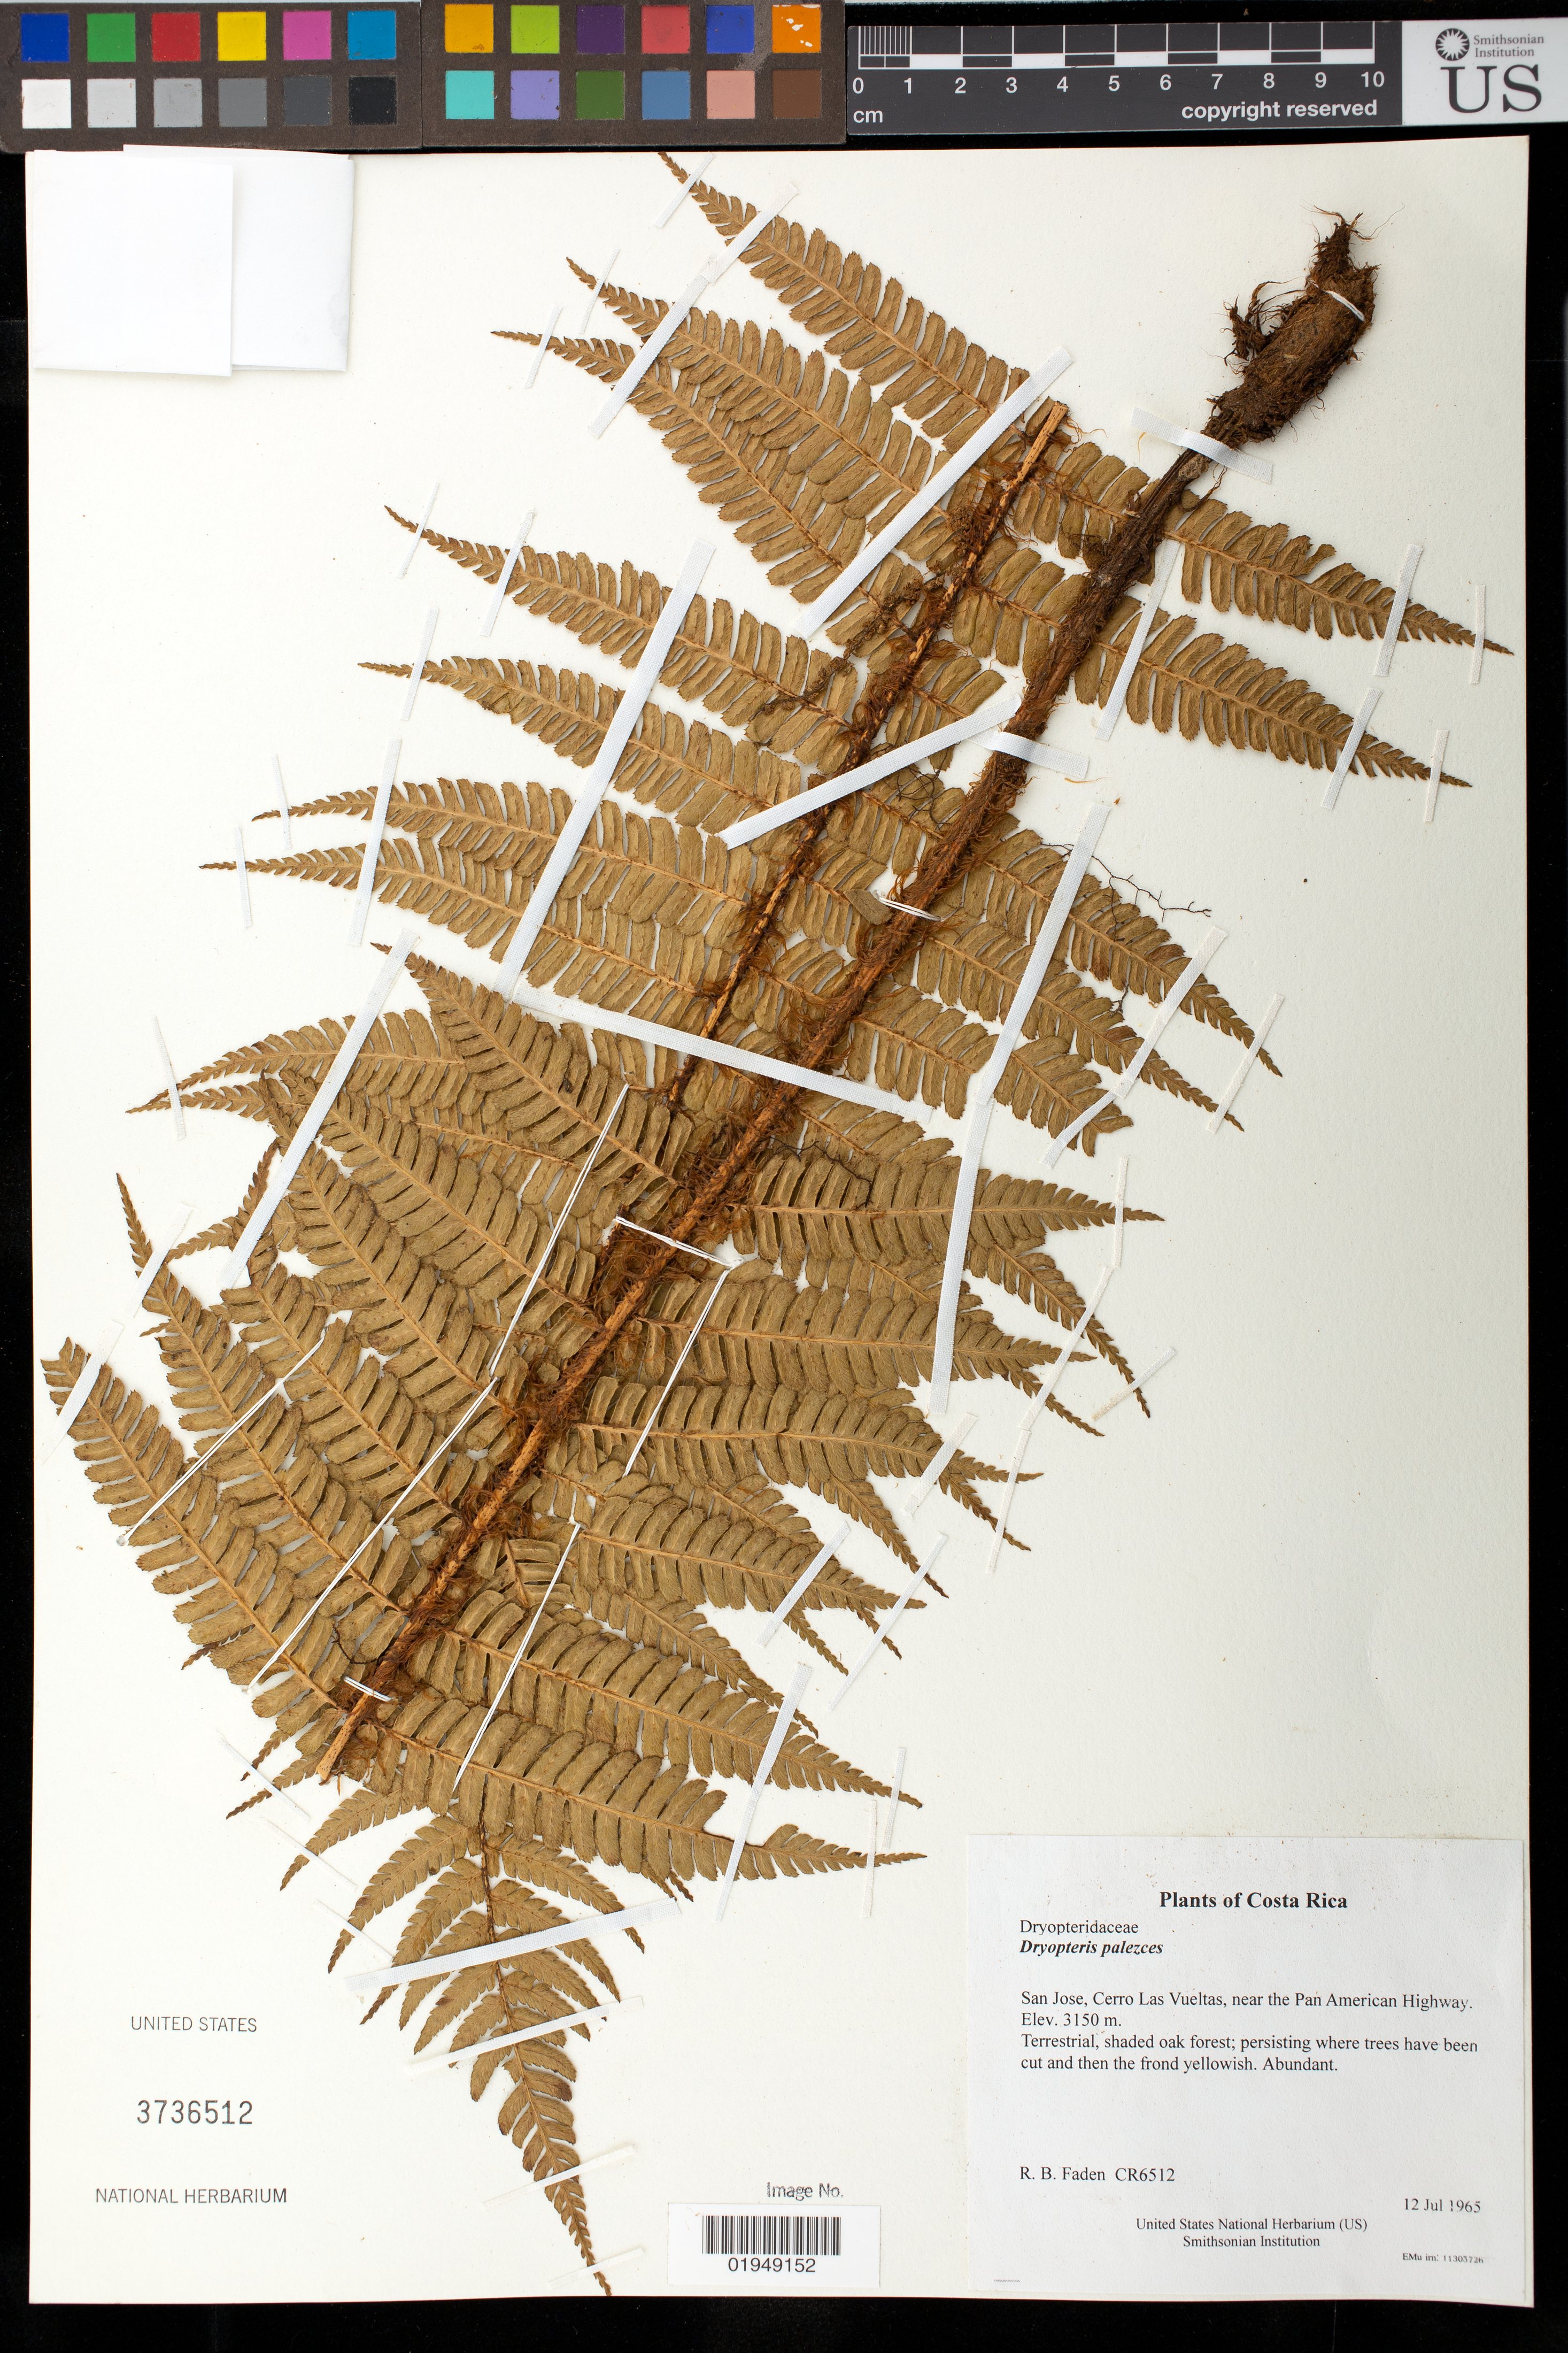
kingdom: Plantae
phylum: Tracheophyta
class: Polypodiopsida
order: Polypodiales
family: Dryopteridaceae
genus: Dryopteris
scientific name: Dryopteris palezces ined.?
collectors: R. B. Faden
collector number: CR6512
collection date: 1965-07-12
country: Costa Rica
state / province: San Jose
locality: Cerro Las Vueltas, near the Pan American Highway.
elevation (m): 3150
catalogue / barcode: US 3736512